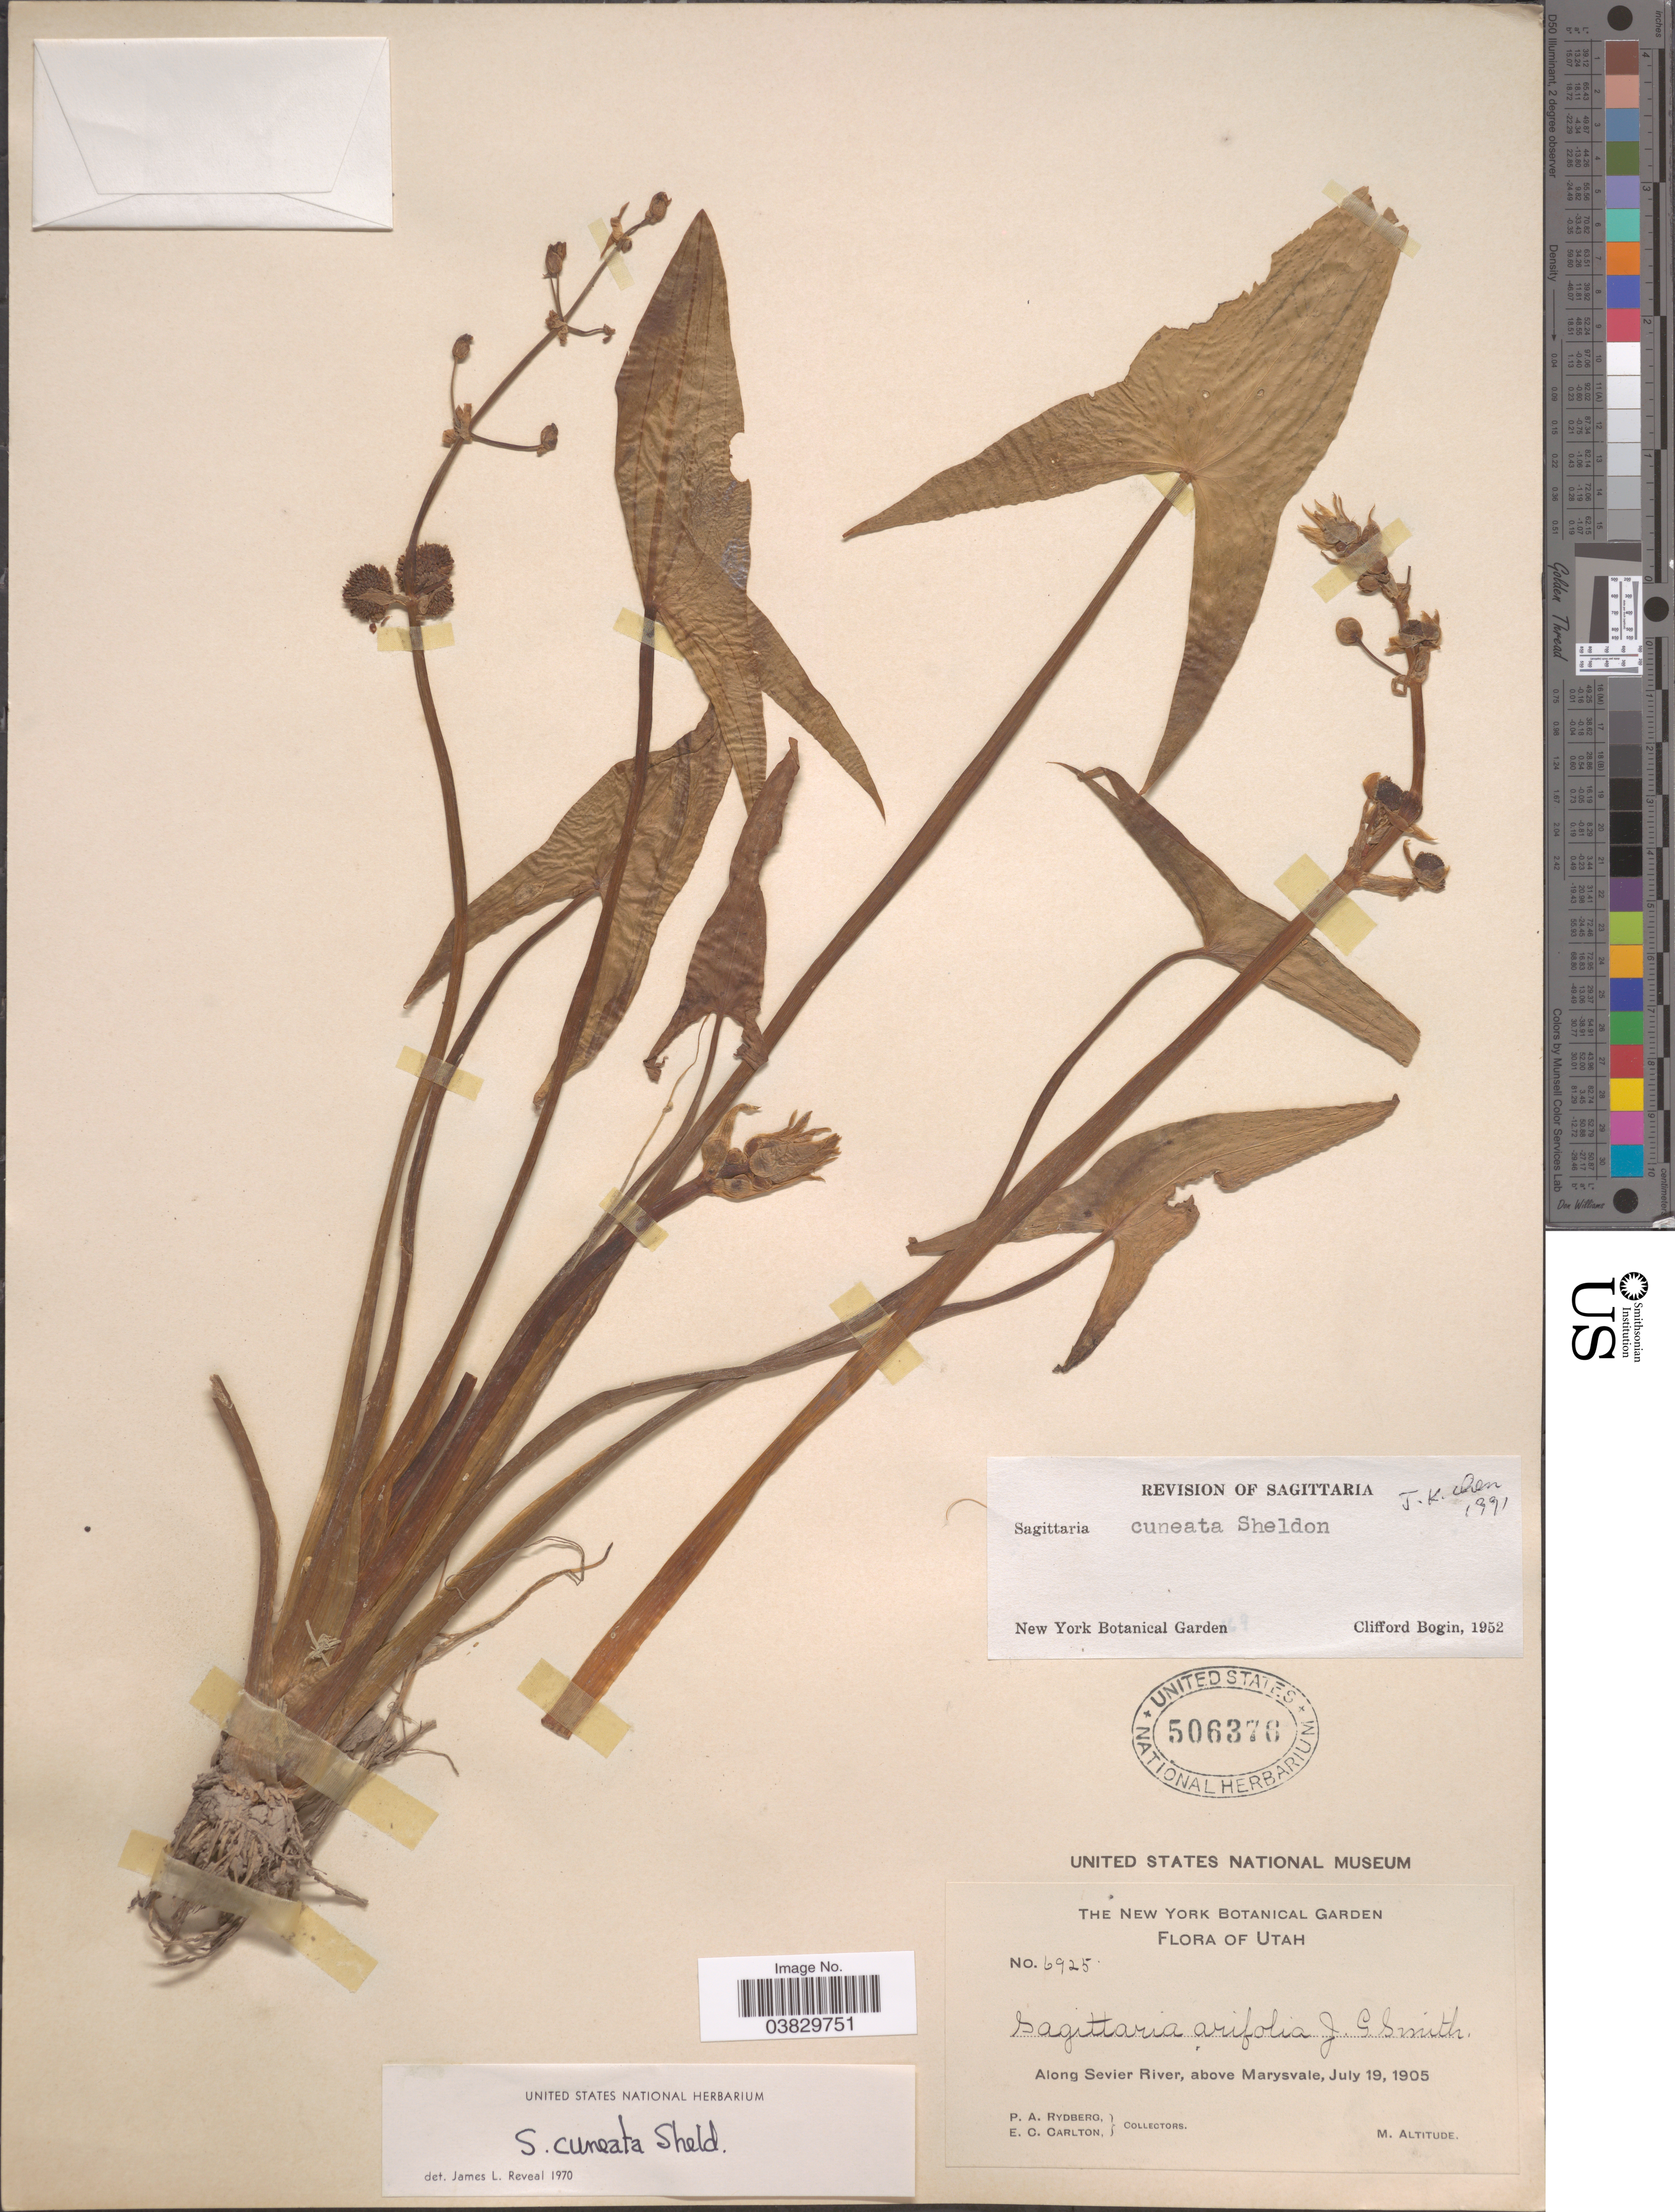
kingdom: Plantae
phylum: Tracheophyta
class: Liliopsida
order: Alismatales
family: Alismataceae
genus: Sagittaria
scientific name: Sagittaria cuneata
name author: E. Sheld.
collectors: P. A. Rydberg & E. Carlton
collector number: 6925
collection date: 1905-07-19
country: United States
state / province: Utah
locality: Along Sevier River, above Marysvale.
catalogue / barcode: US 506376